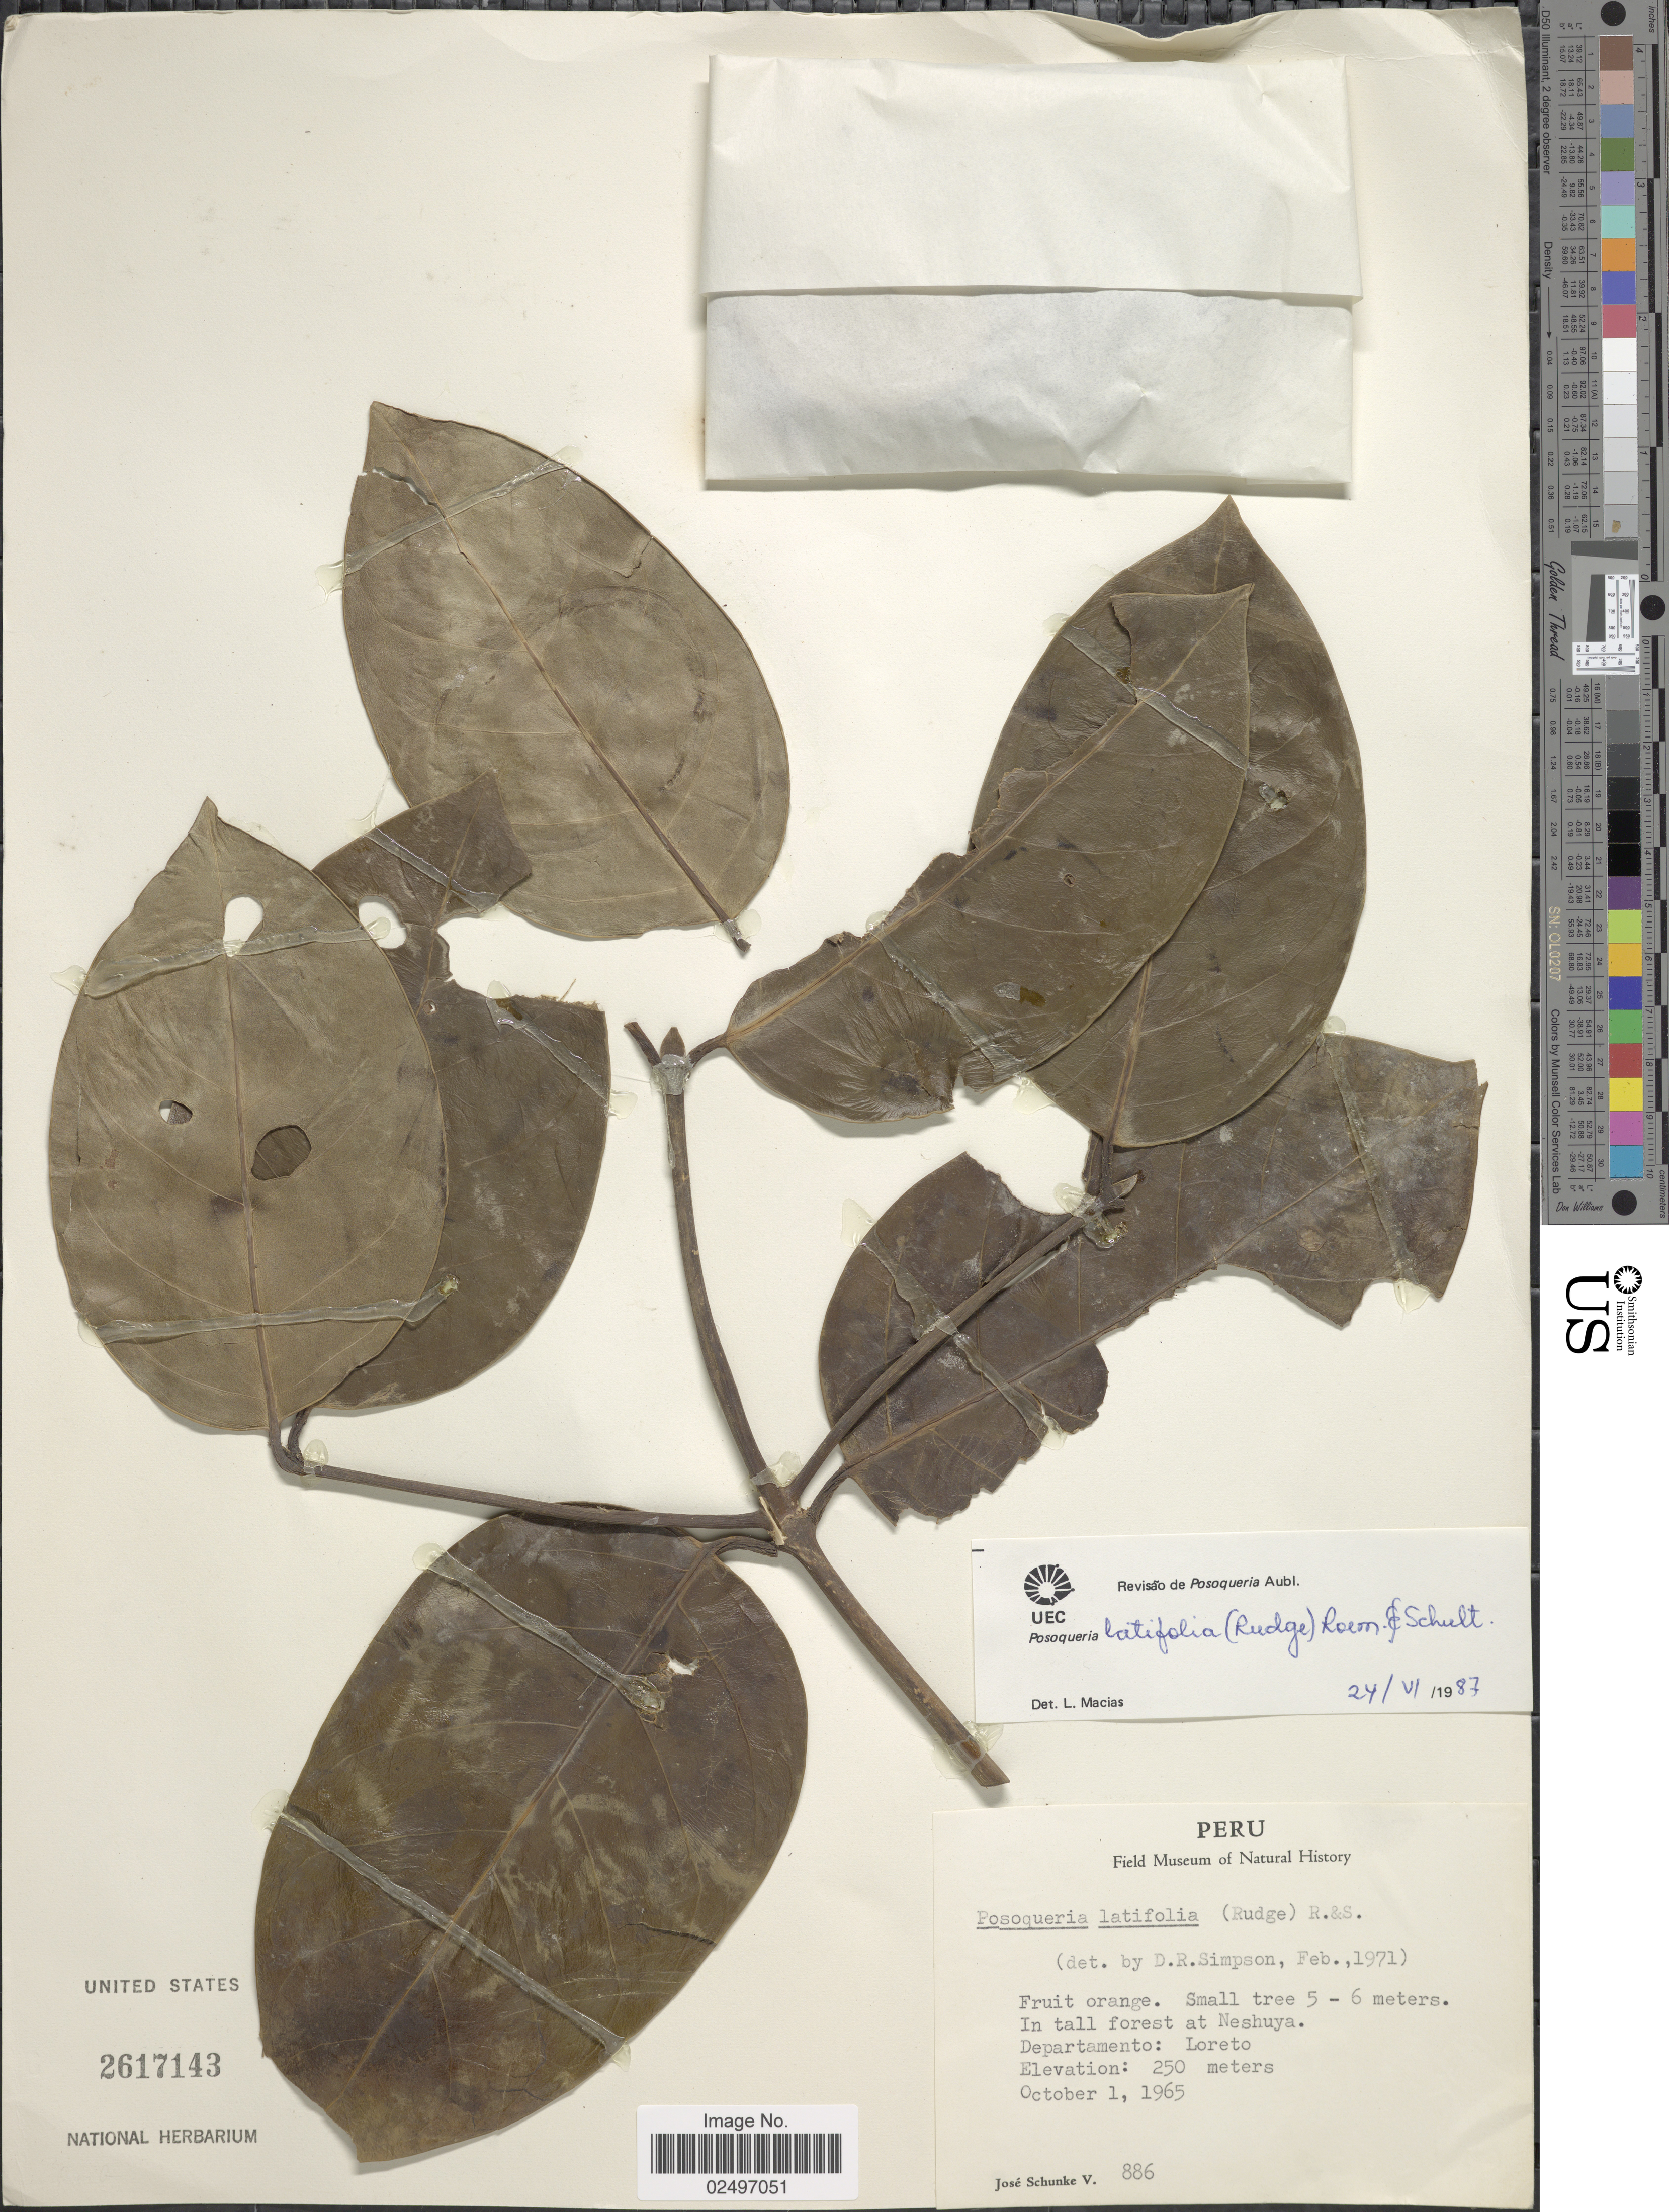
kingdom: Plantae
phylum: Tracheophyta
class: Magnoliopsida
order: Gentianales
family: Rubiaceae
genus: Posoqueria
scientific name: Posoqueria latifolia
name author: (Rudge) Roem. & Schult.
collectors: J. Schunke Vigo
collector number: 886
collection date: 1965-10-01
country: Peru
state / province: Loreto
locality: In tall forest at Neshuya. Departamento: Loreto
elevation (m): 250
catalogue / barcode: US 2617143